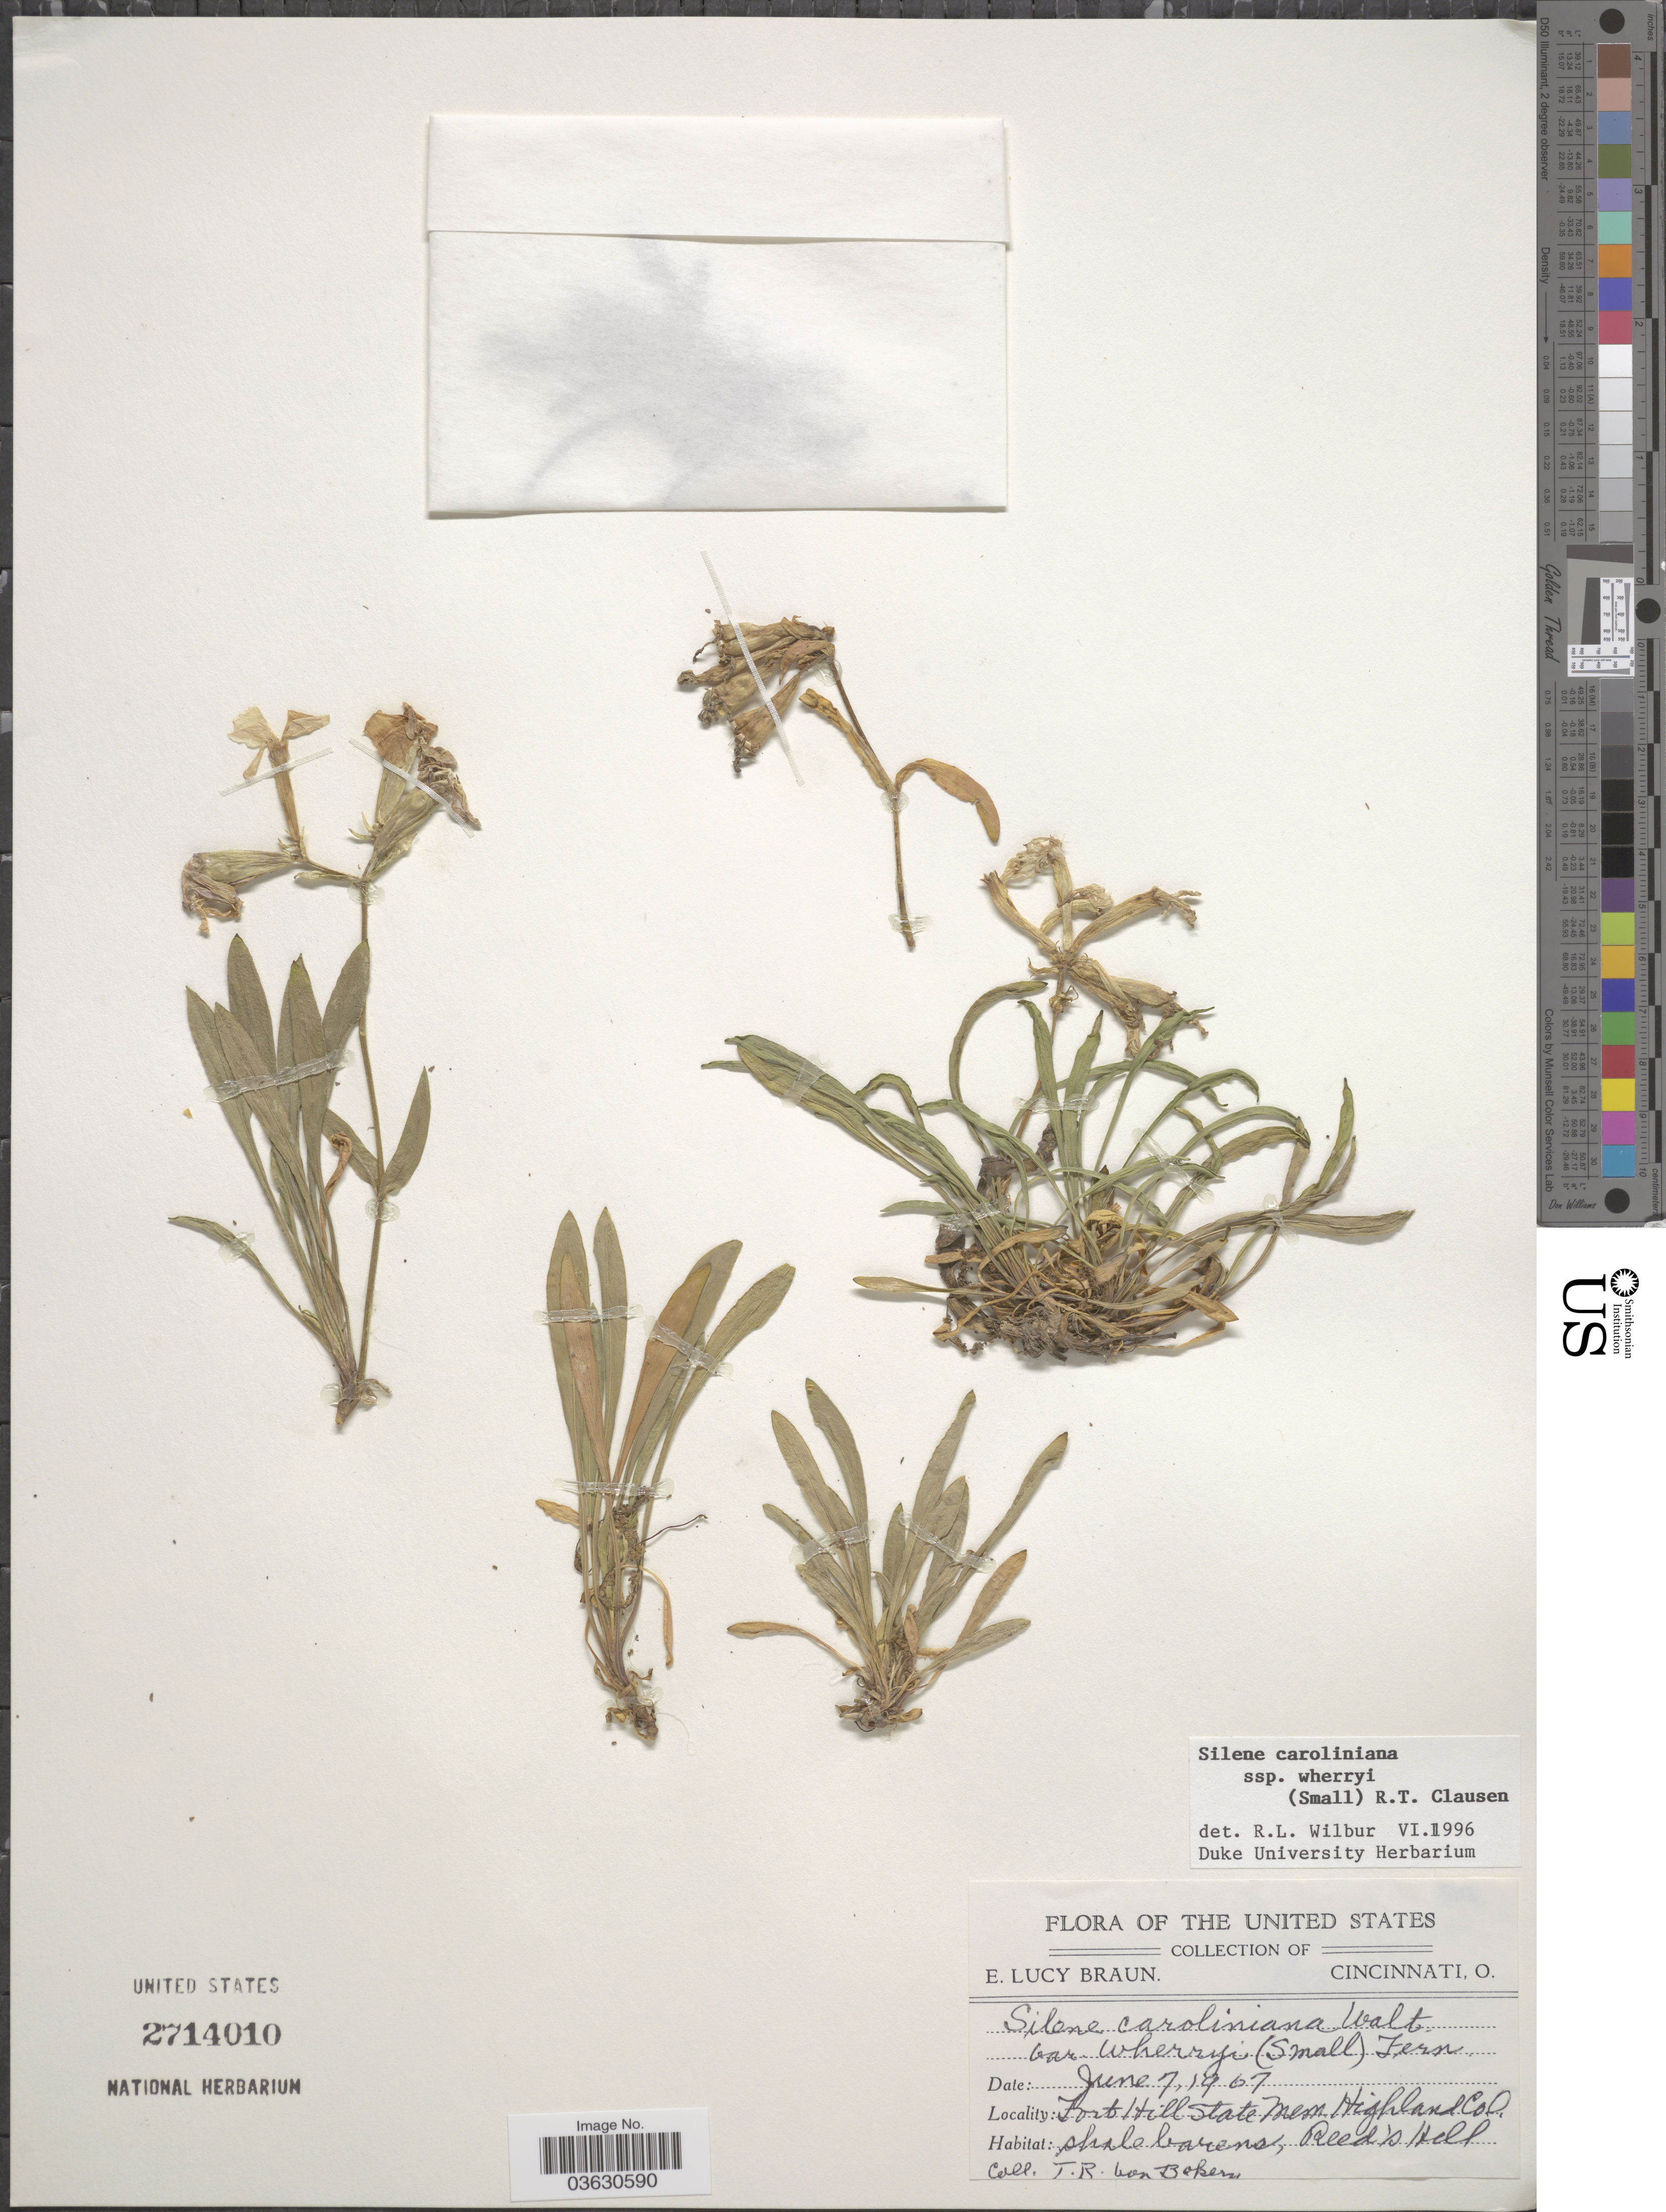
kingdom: Plantae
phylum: Tracheophyta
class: Magnoliopsida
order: Caryophyllales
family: Caryophyllaceae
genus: Silene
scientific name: Silene caroliniana subsp. wherryi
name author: Walter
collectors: T. Bokern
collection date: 1967-06-07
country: United States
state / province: Ohio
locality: Fort Hill State Mem, Highland Co. Reed's Hill.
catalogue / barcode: US 2714010